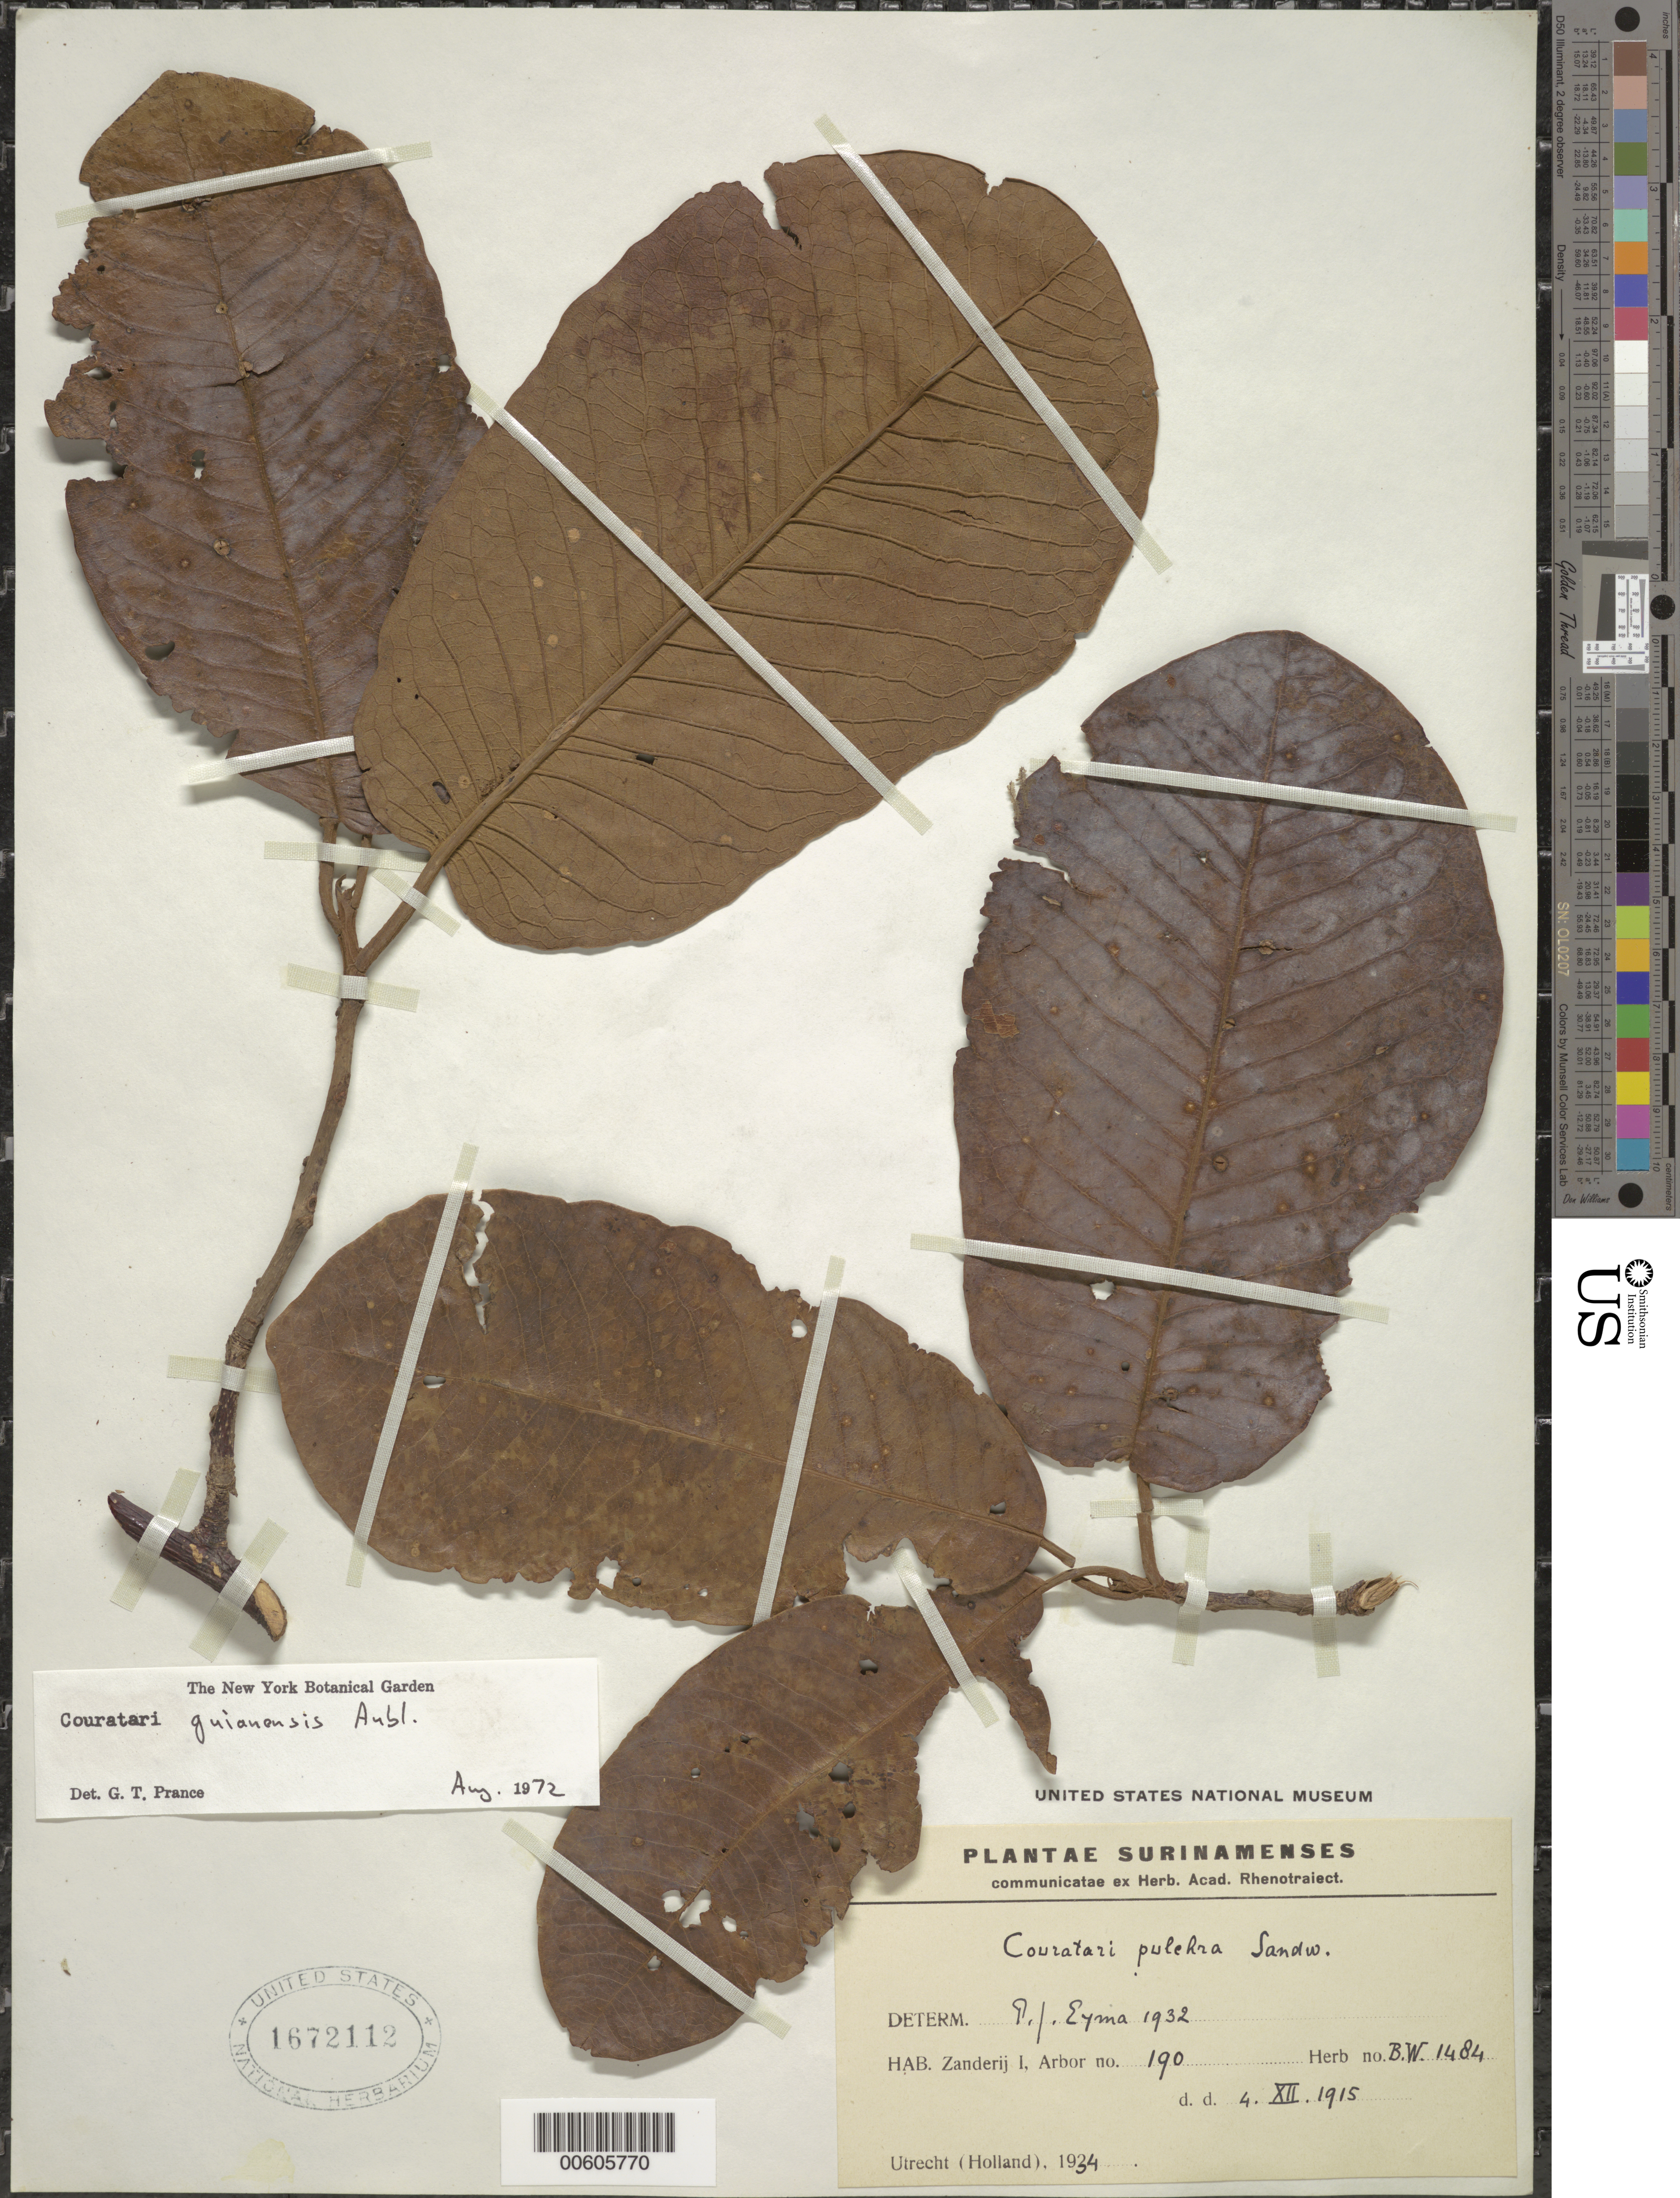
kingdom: Plantae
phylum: Tracheophyta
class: Magnoliopsida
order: Ericales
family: Lecythidaceae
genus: Couratari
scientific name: Couratari guianensis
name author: Aubl.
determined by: Prance, G. T.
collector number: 1484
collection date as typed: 4-Dec-15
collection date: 1915-12-04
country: Suriname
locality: Zanderij I., Forest Reserve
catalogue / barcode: US 1672112